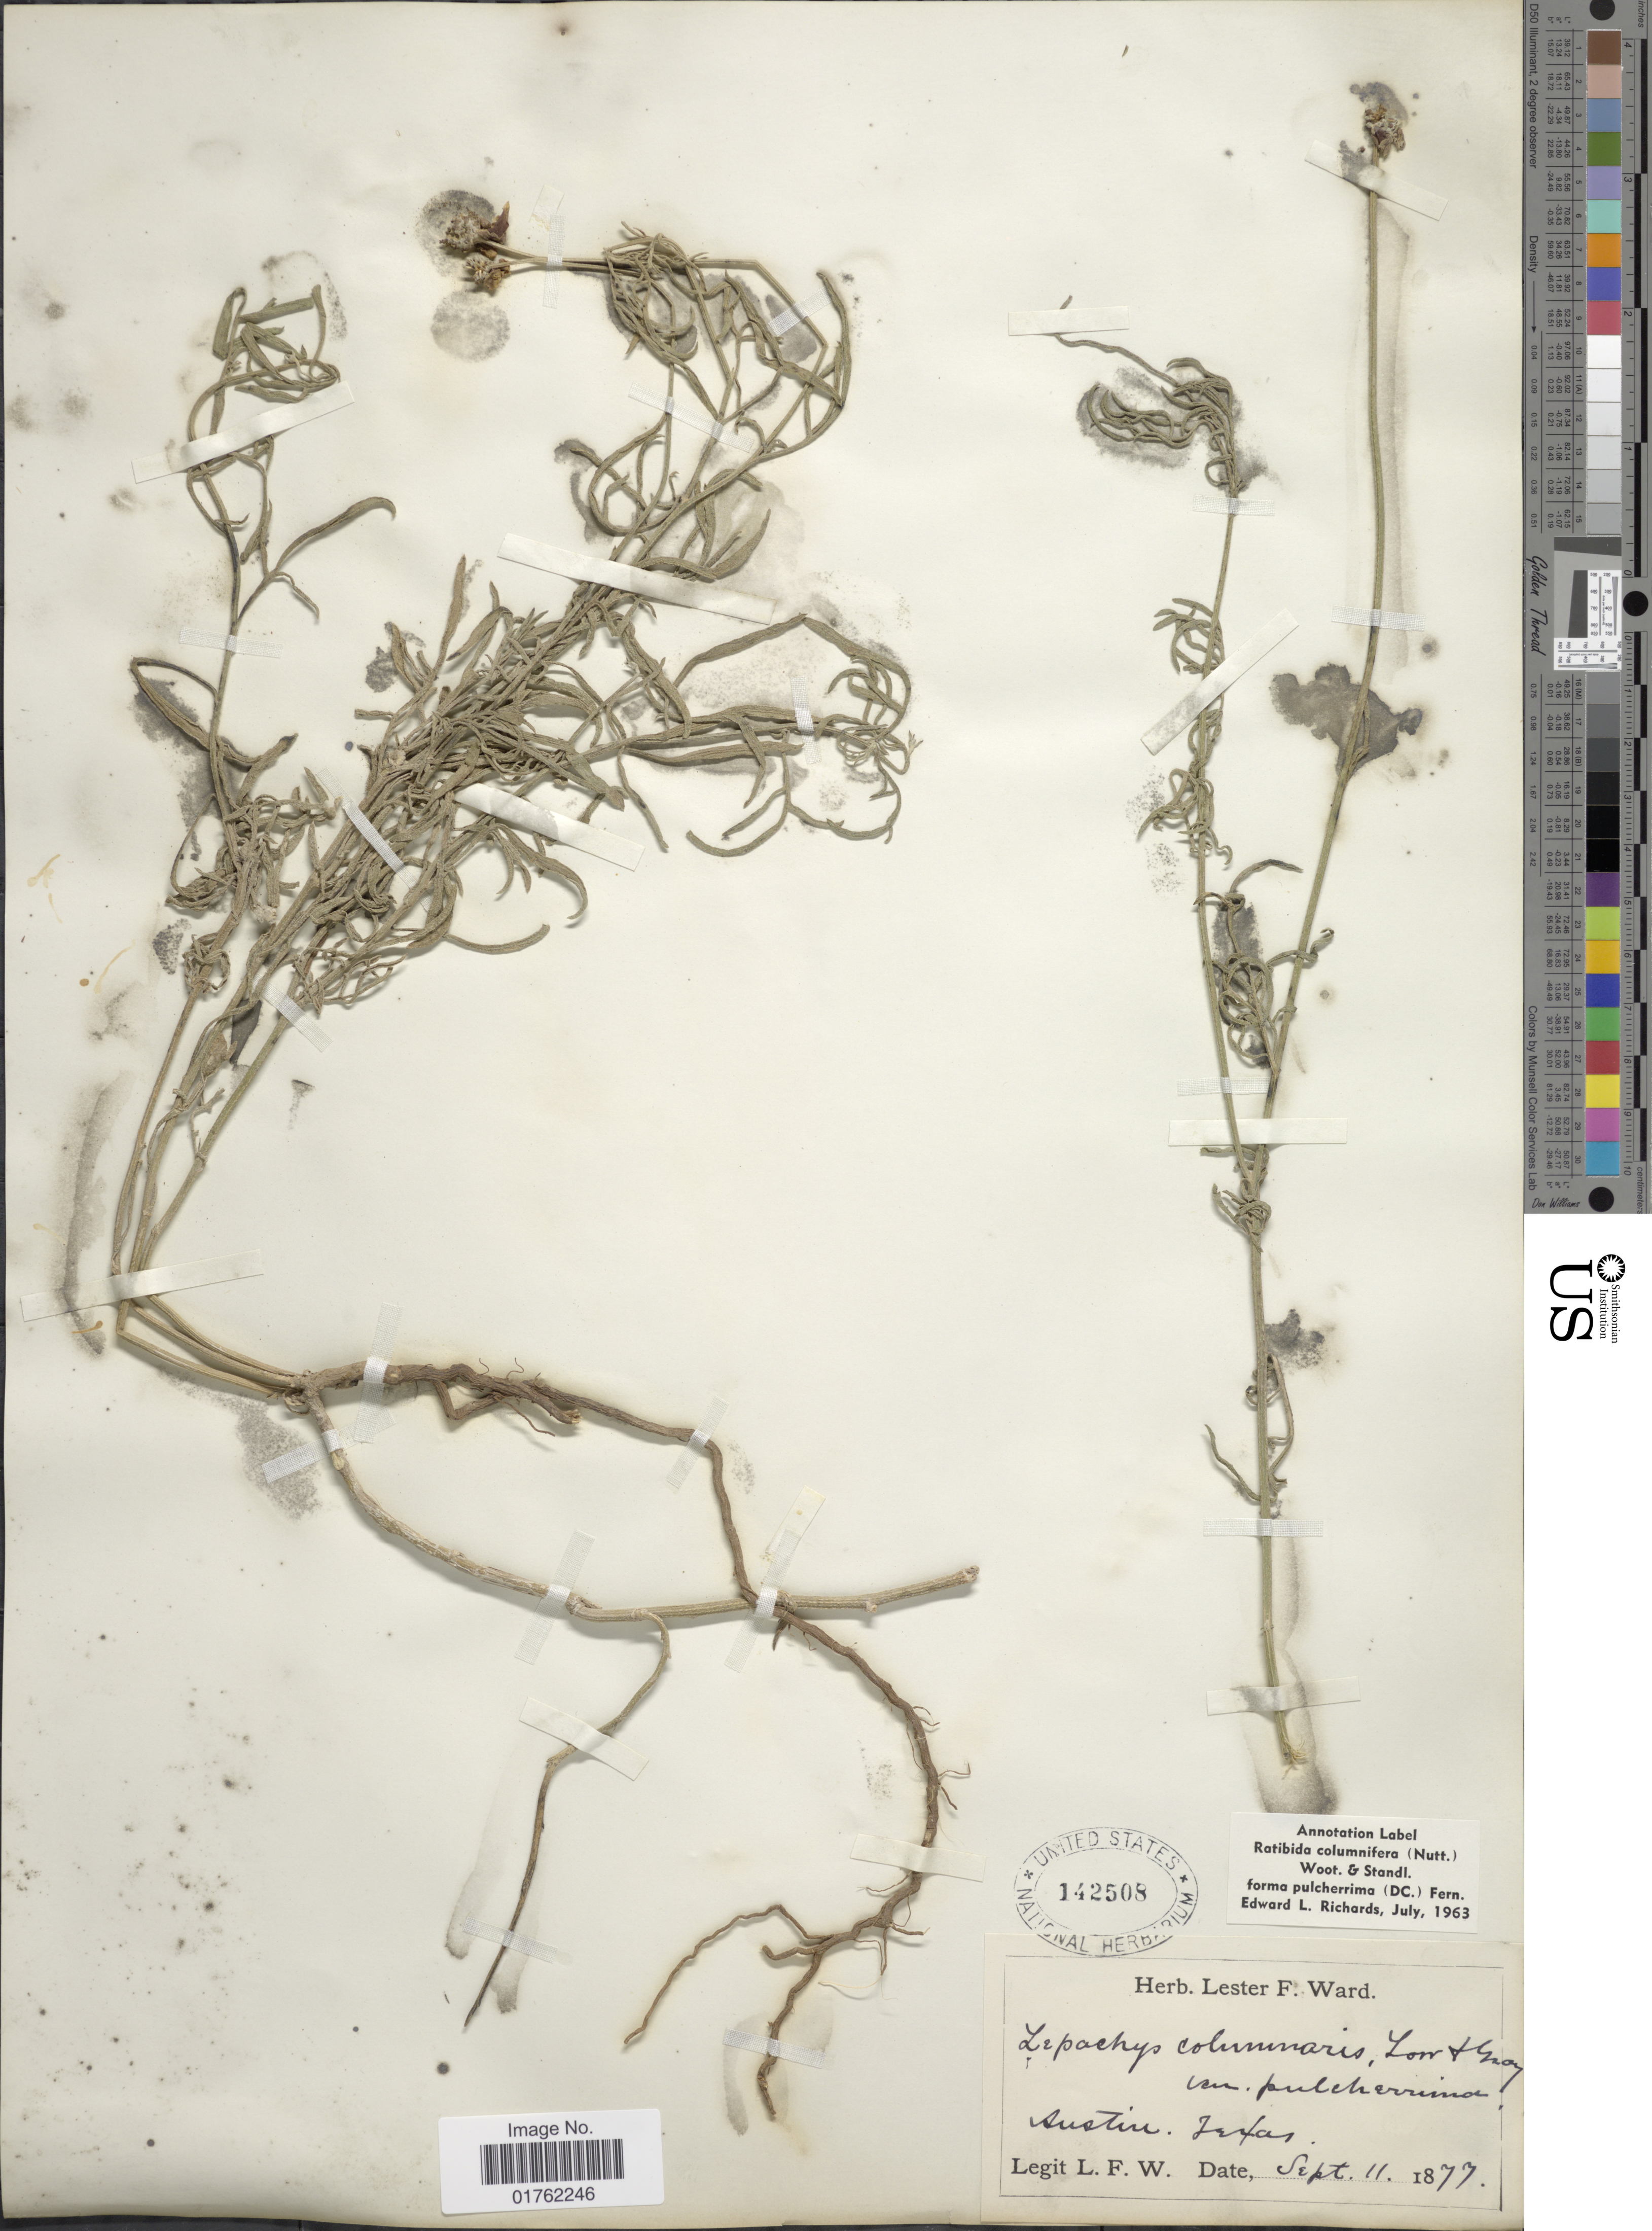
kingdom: Plantae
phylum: Tracheophyta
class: Magnoliopsida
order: Asterales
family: Asteraceae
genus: Ratibida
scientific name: Ratibida columnaris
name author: (Pursh) D. Don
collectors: L. F. Ward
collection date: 1873-09-11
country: United States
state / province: Texas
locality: Austin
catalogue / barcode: US 142508